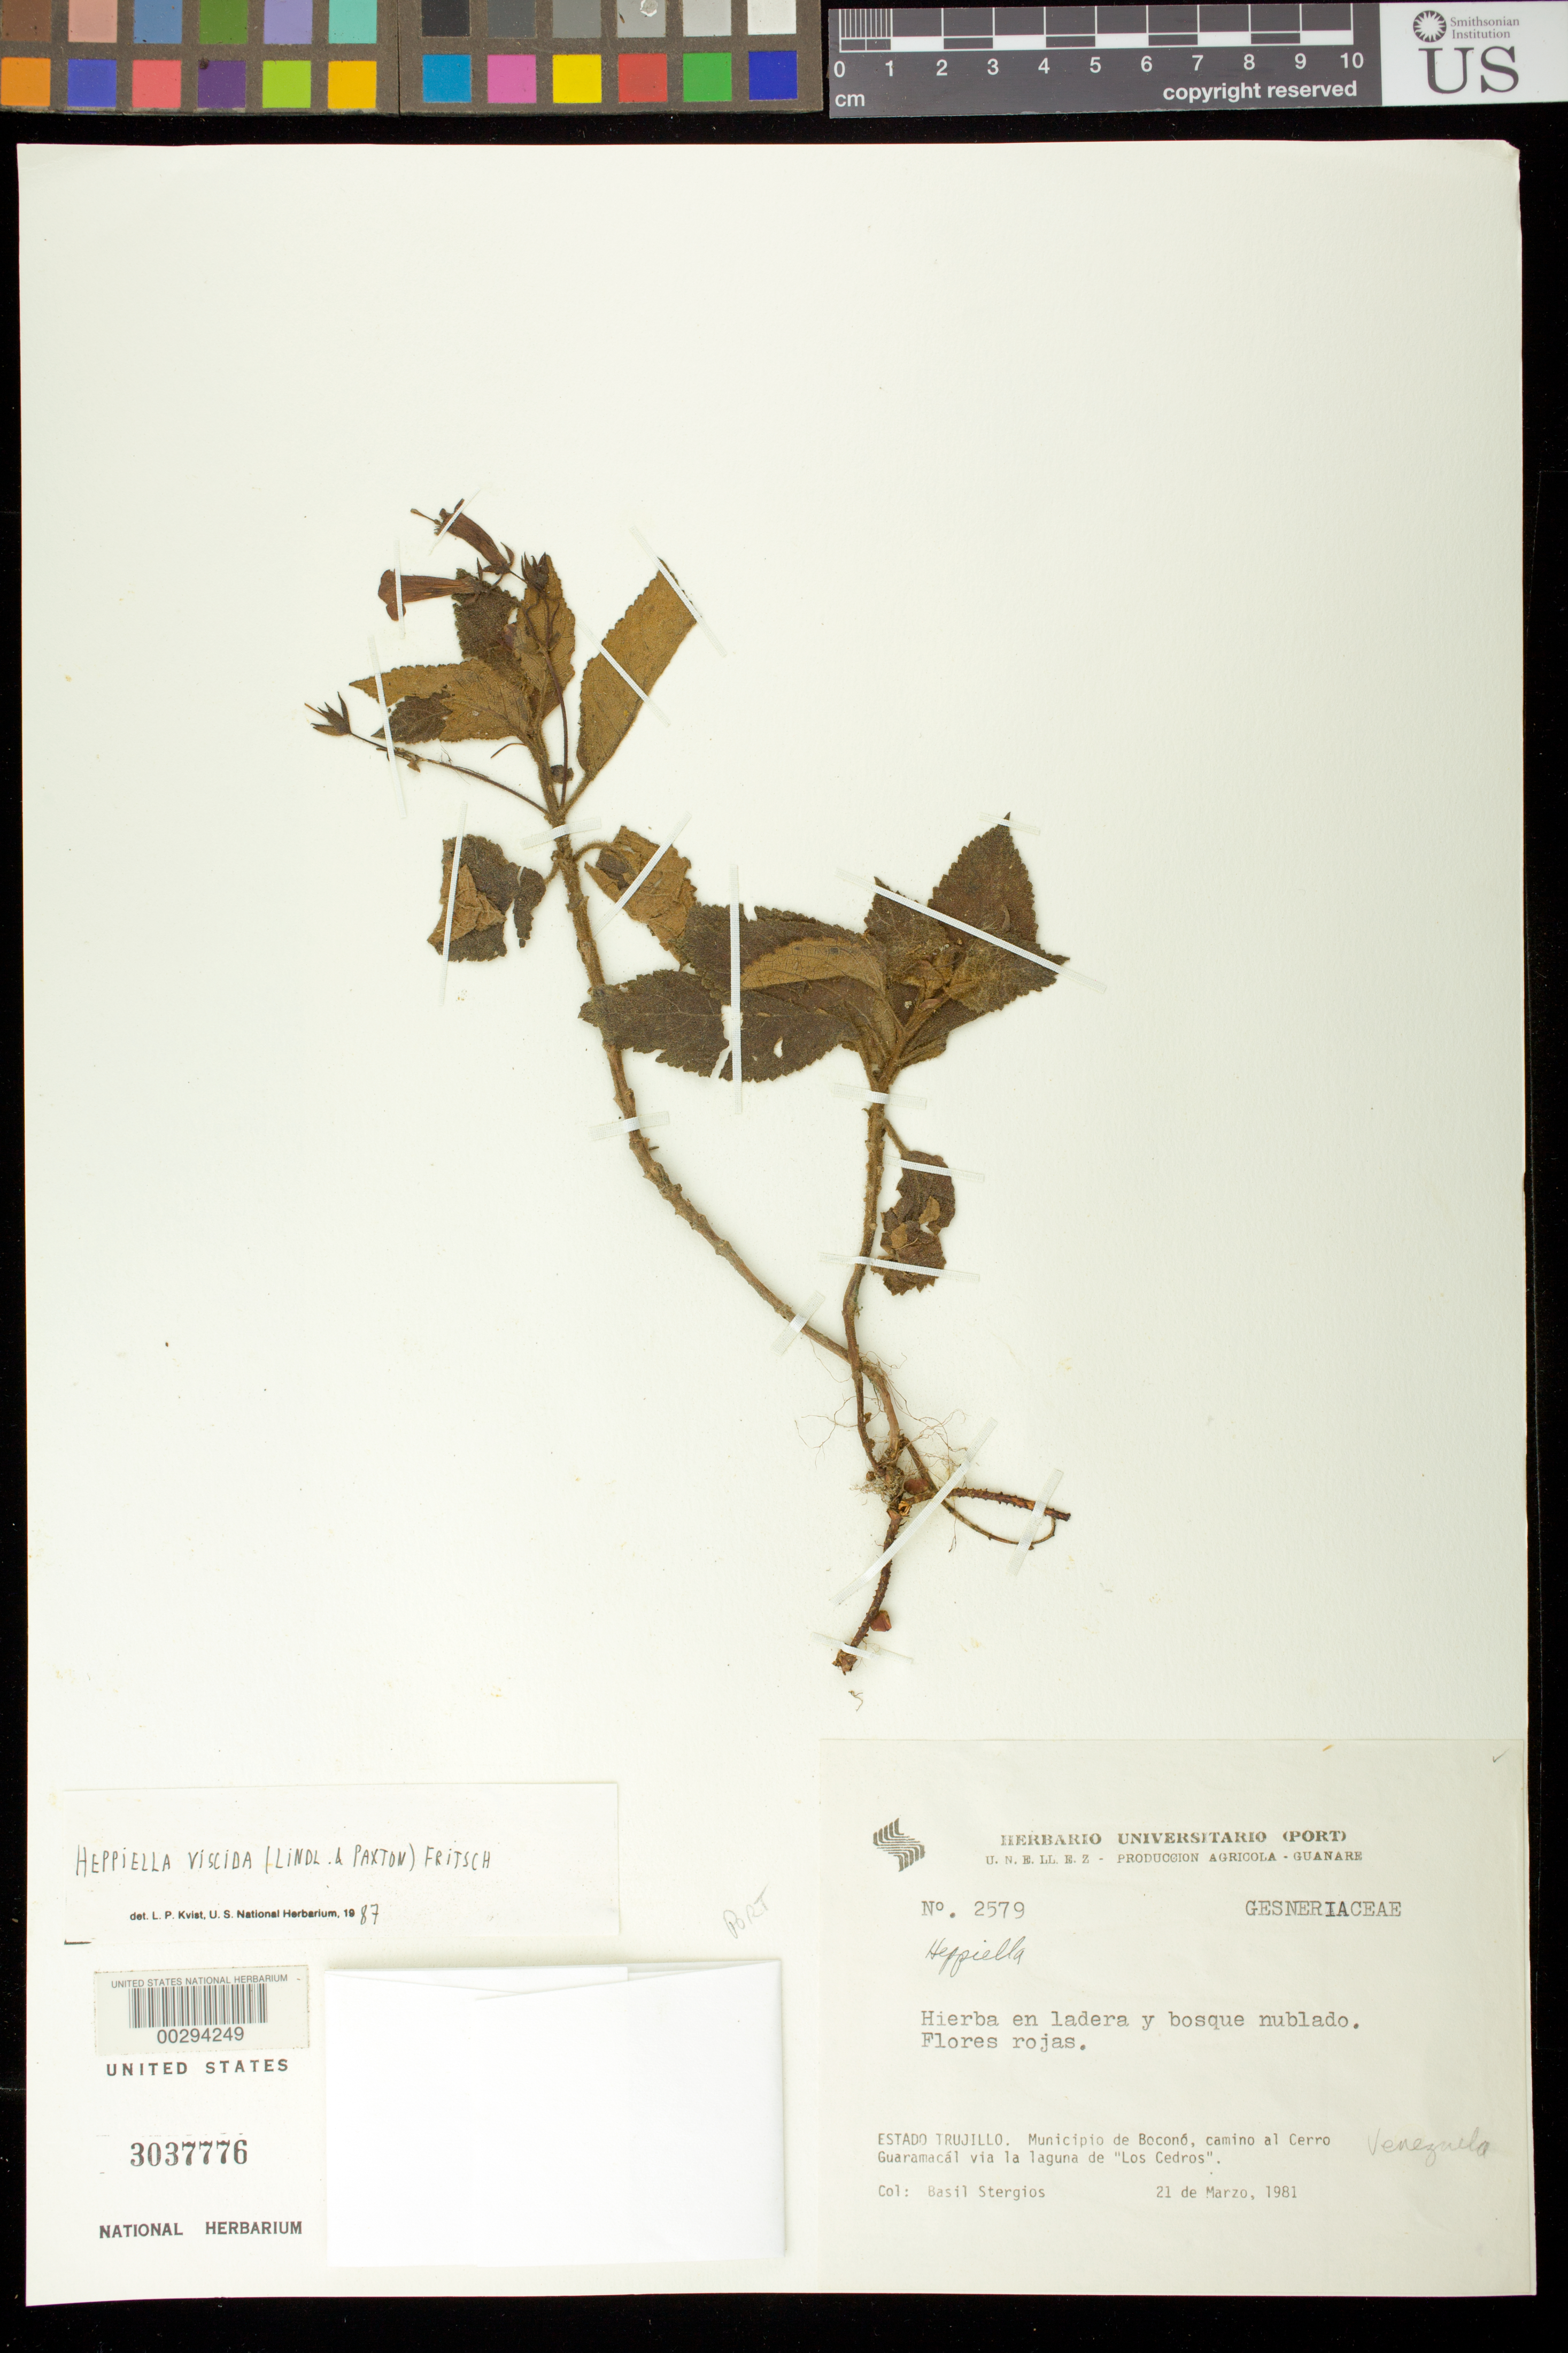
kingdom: Plantae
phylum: Tracheophyta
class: Magnoliopsida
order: Lamiales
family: Gesneriaceae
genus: Heppiella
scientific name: Heppiella viscida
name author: (Lindl. &) Fritsch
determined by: Kvist, L. P., (US), Smithsonian Institution - National Museum of Natural History (UNITED STATES)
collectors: B. G. Stergios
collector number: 2579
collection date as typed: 21 Mar 1981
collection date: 1981-03-21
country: Venezuela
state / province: Trujillo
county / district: Boconó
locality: Camino al Cerro Guaramacal via la laguna de Los Cedros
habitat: bosque nublado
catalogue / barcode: US 3037776